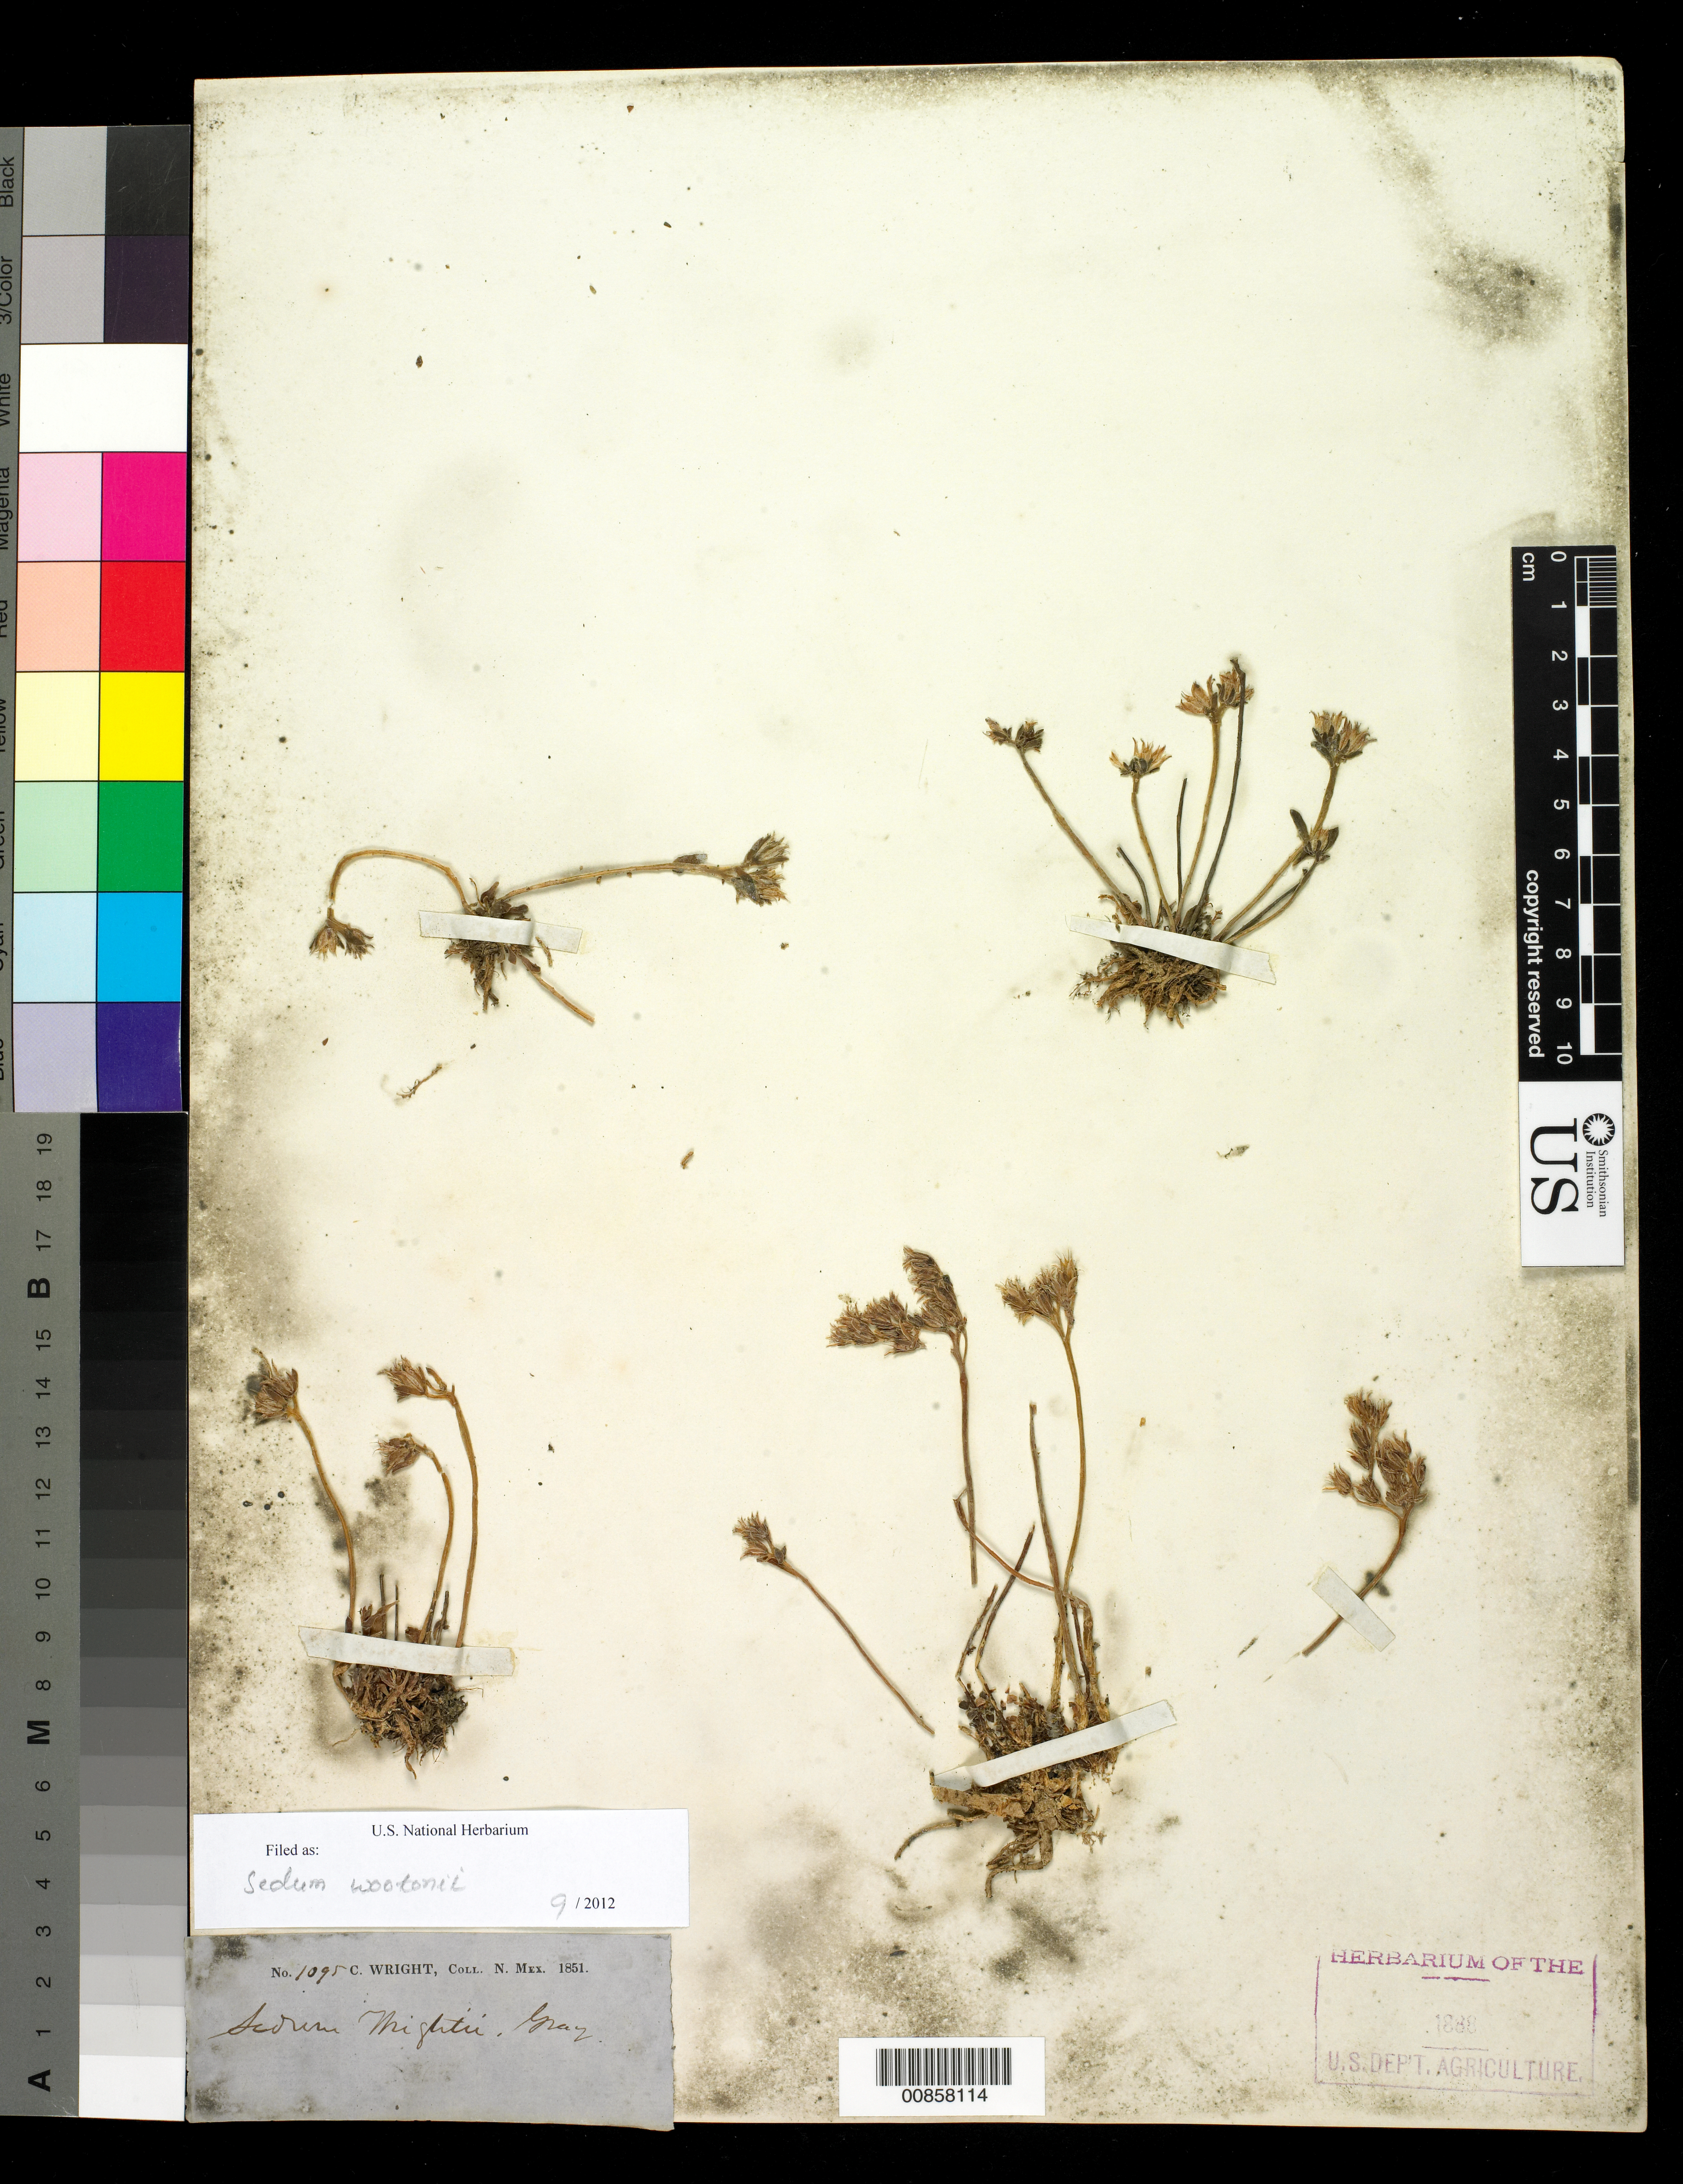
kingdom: Plantae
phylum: Tracheophyta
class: Magnoliopsida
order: Saxifragales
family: Crassulaceae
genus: Sedum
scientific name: Sedum wootonii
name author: Britton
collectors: C. Wright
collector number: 1095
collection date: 1851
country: United States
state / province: New Mexico